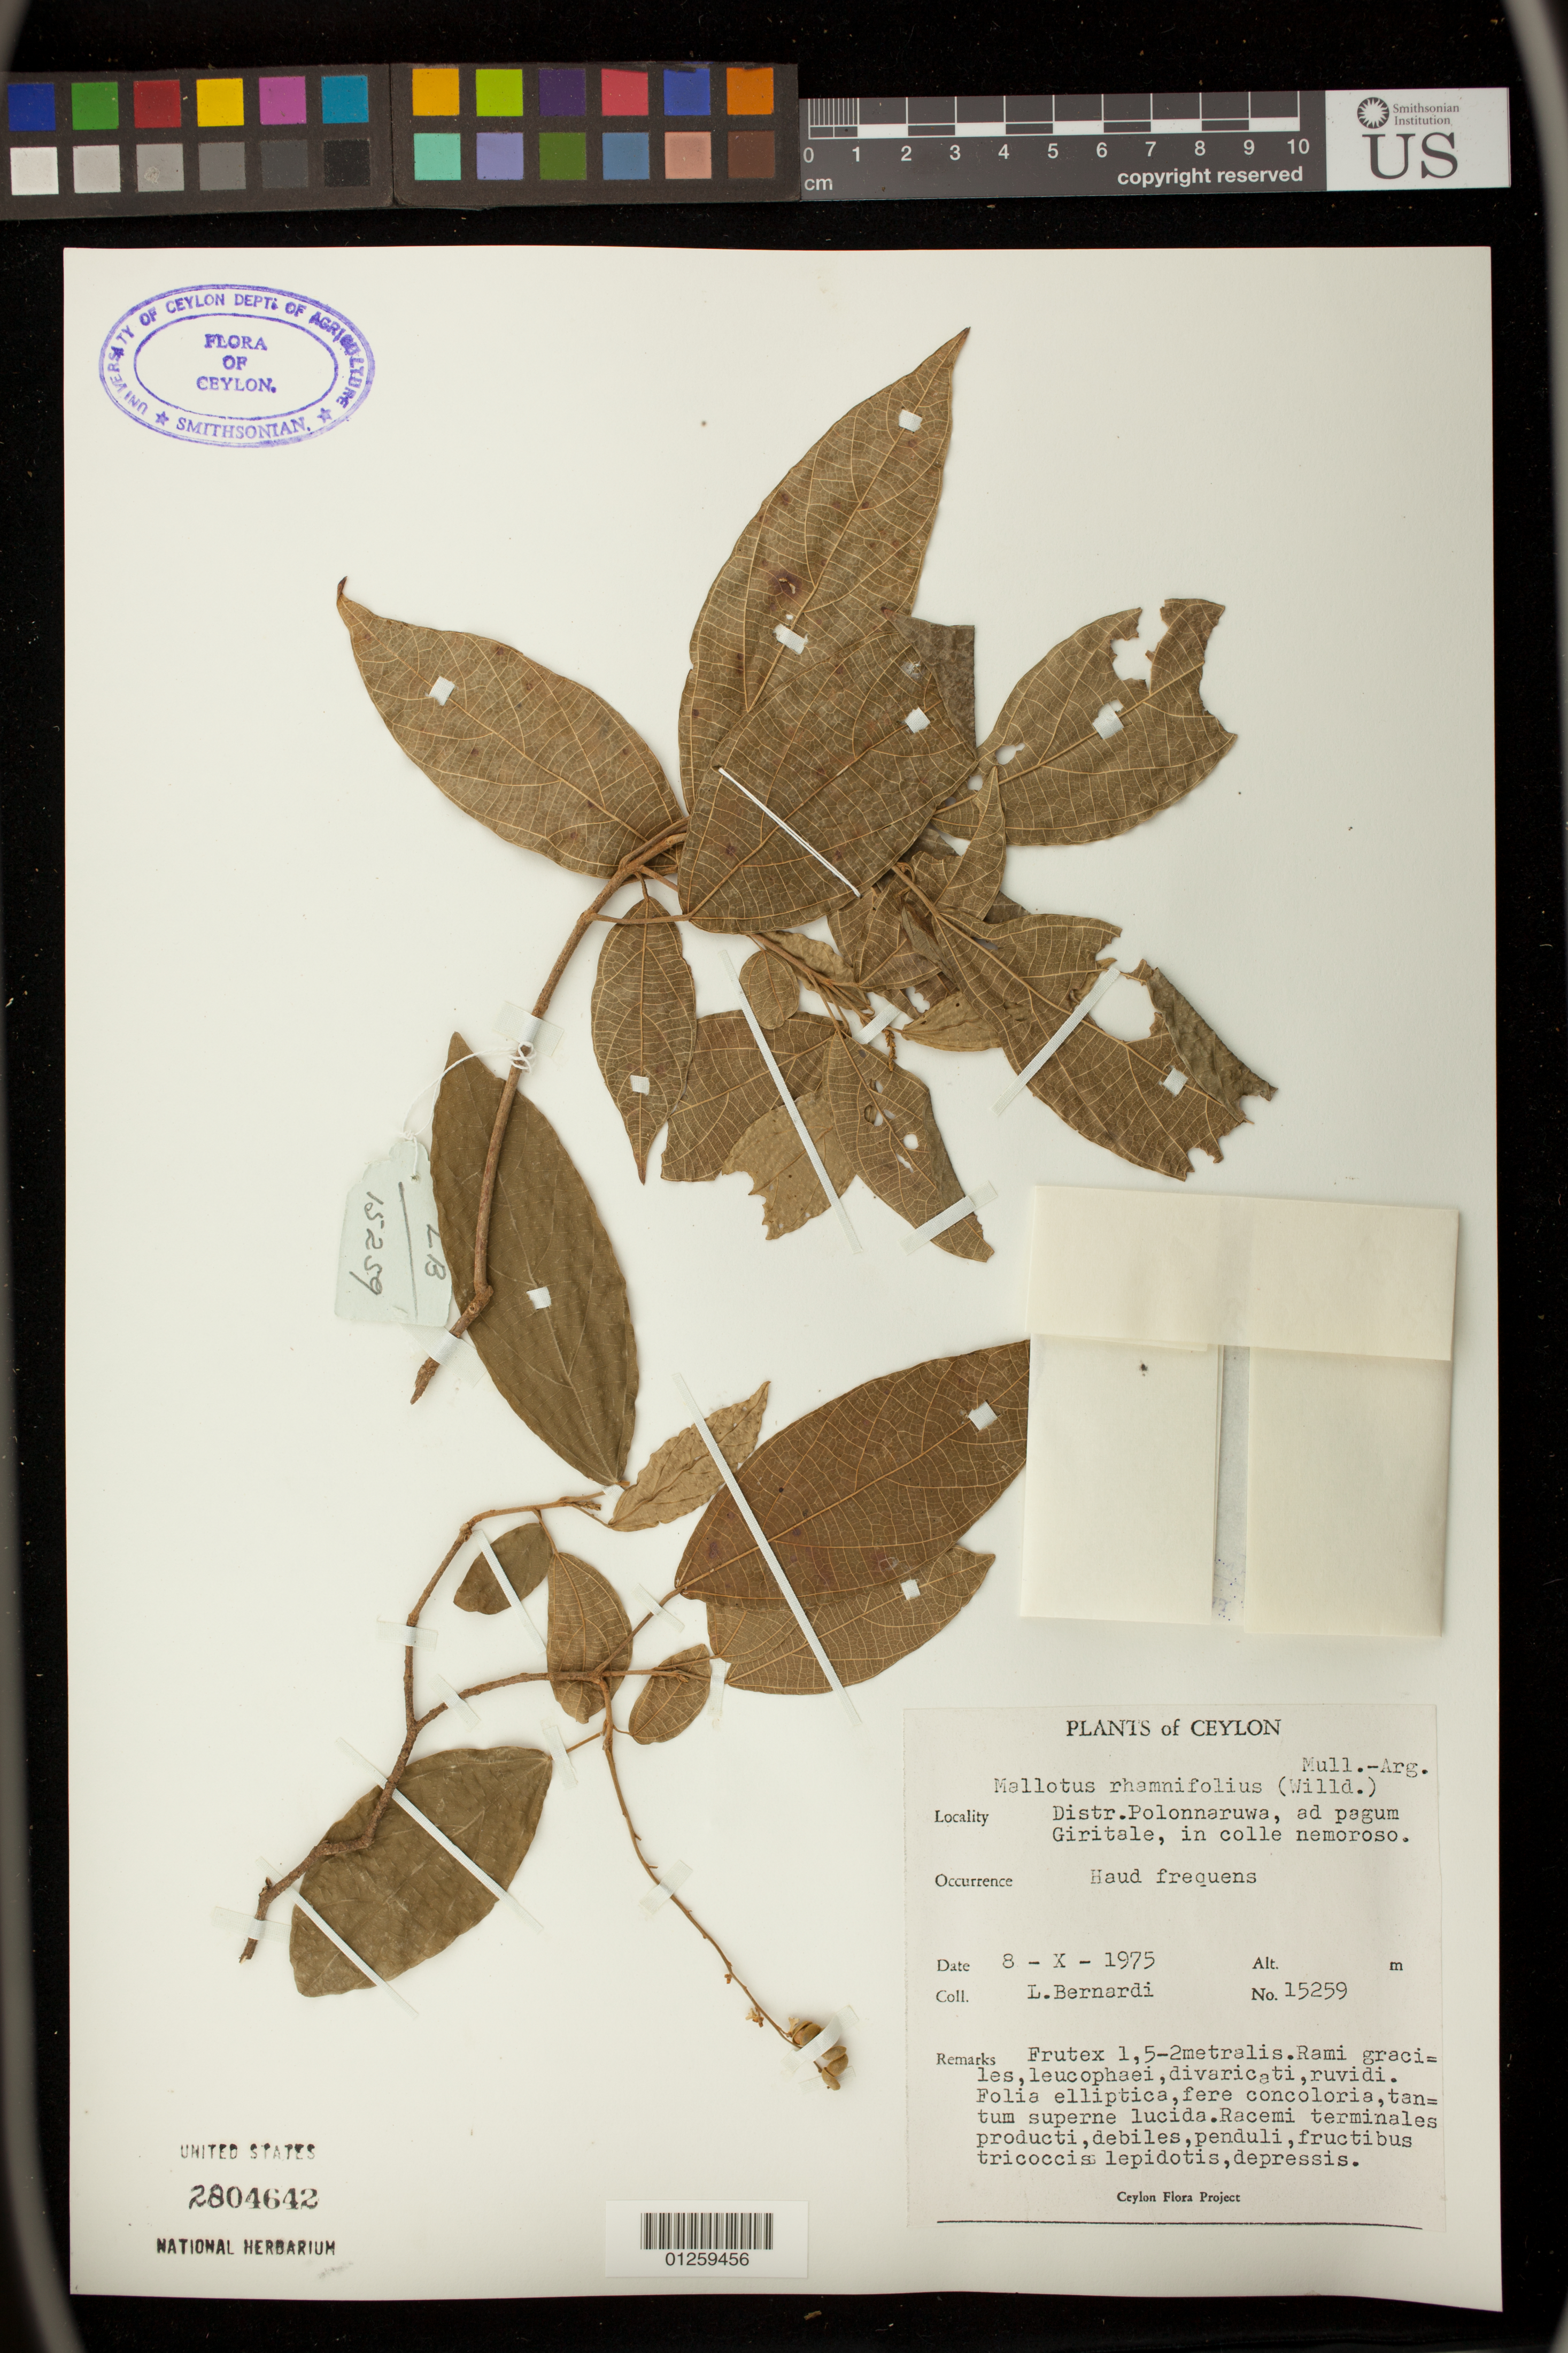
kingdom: Plantae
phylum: Tracheophyta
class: Magnoliopsida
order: Malpighiales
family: Euphorbiaceae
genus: Mallotus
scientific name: Mallotus rhamnifolius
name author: (Willd.) Müll. Arg.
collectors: L. Bernardi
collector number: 15259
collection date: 1975-10-08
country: Sri Lanka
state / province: North Central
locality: Distr. Polonnaruwa, ad pagum Giritale, in colle nemoroso.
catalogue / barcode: US 2804642